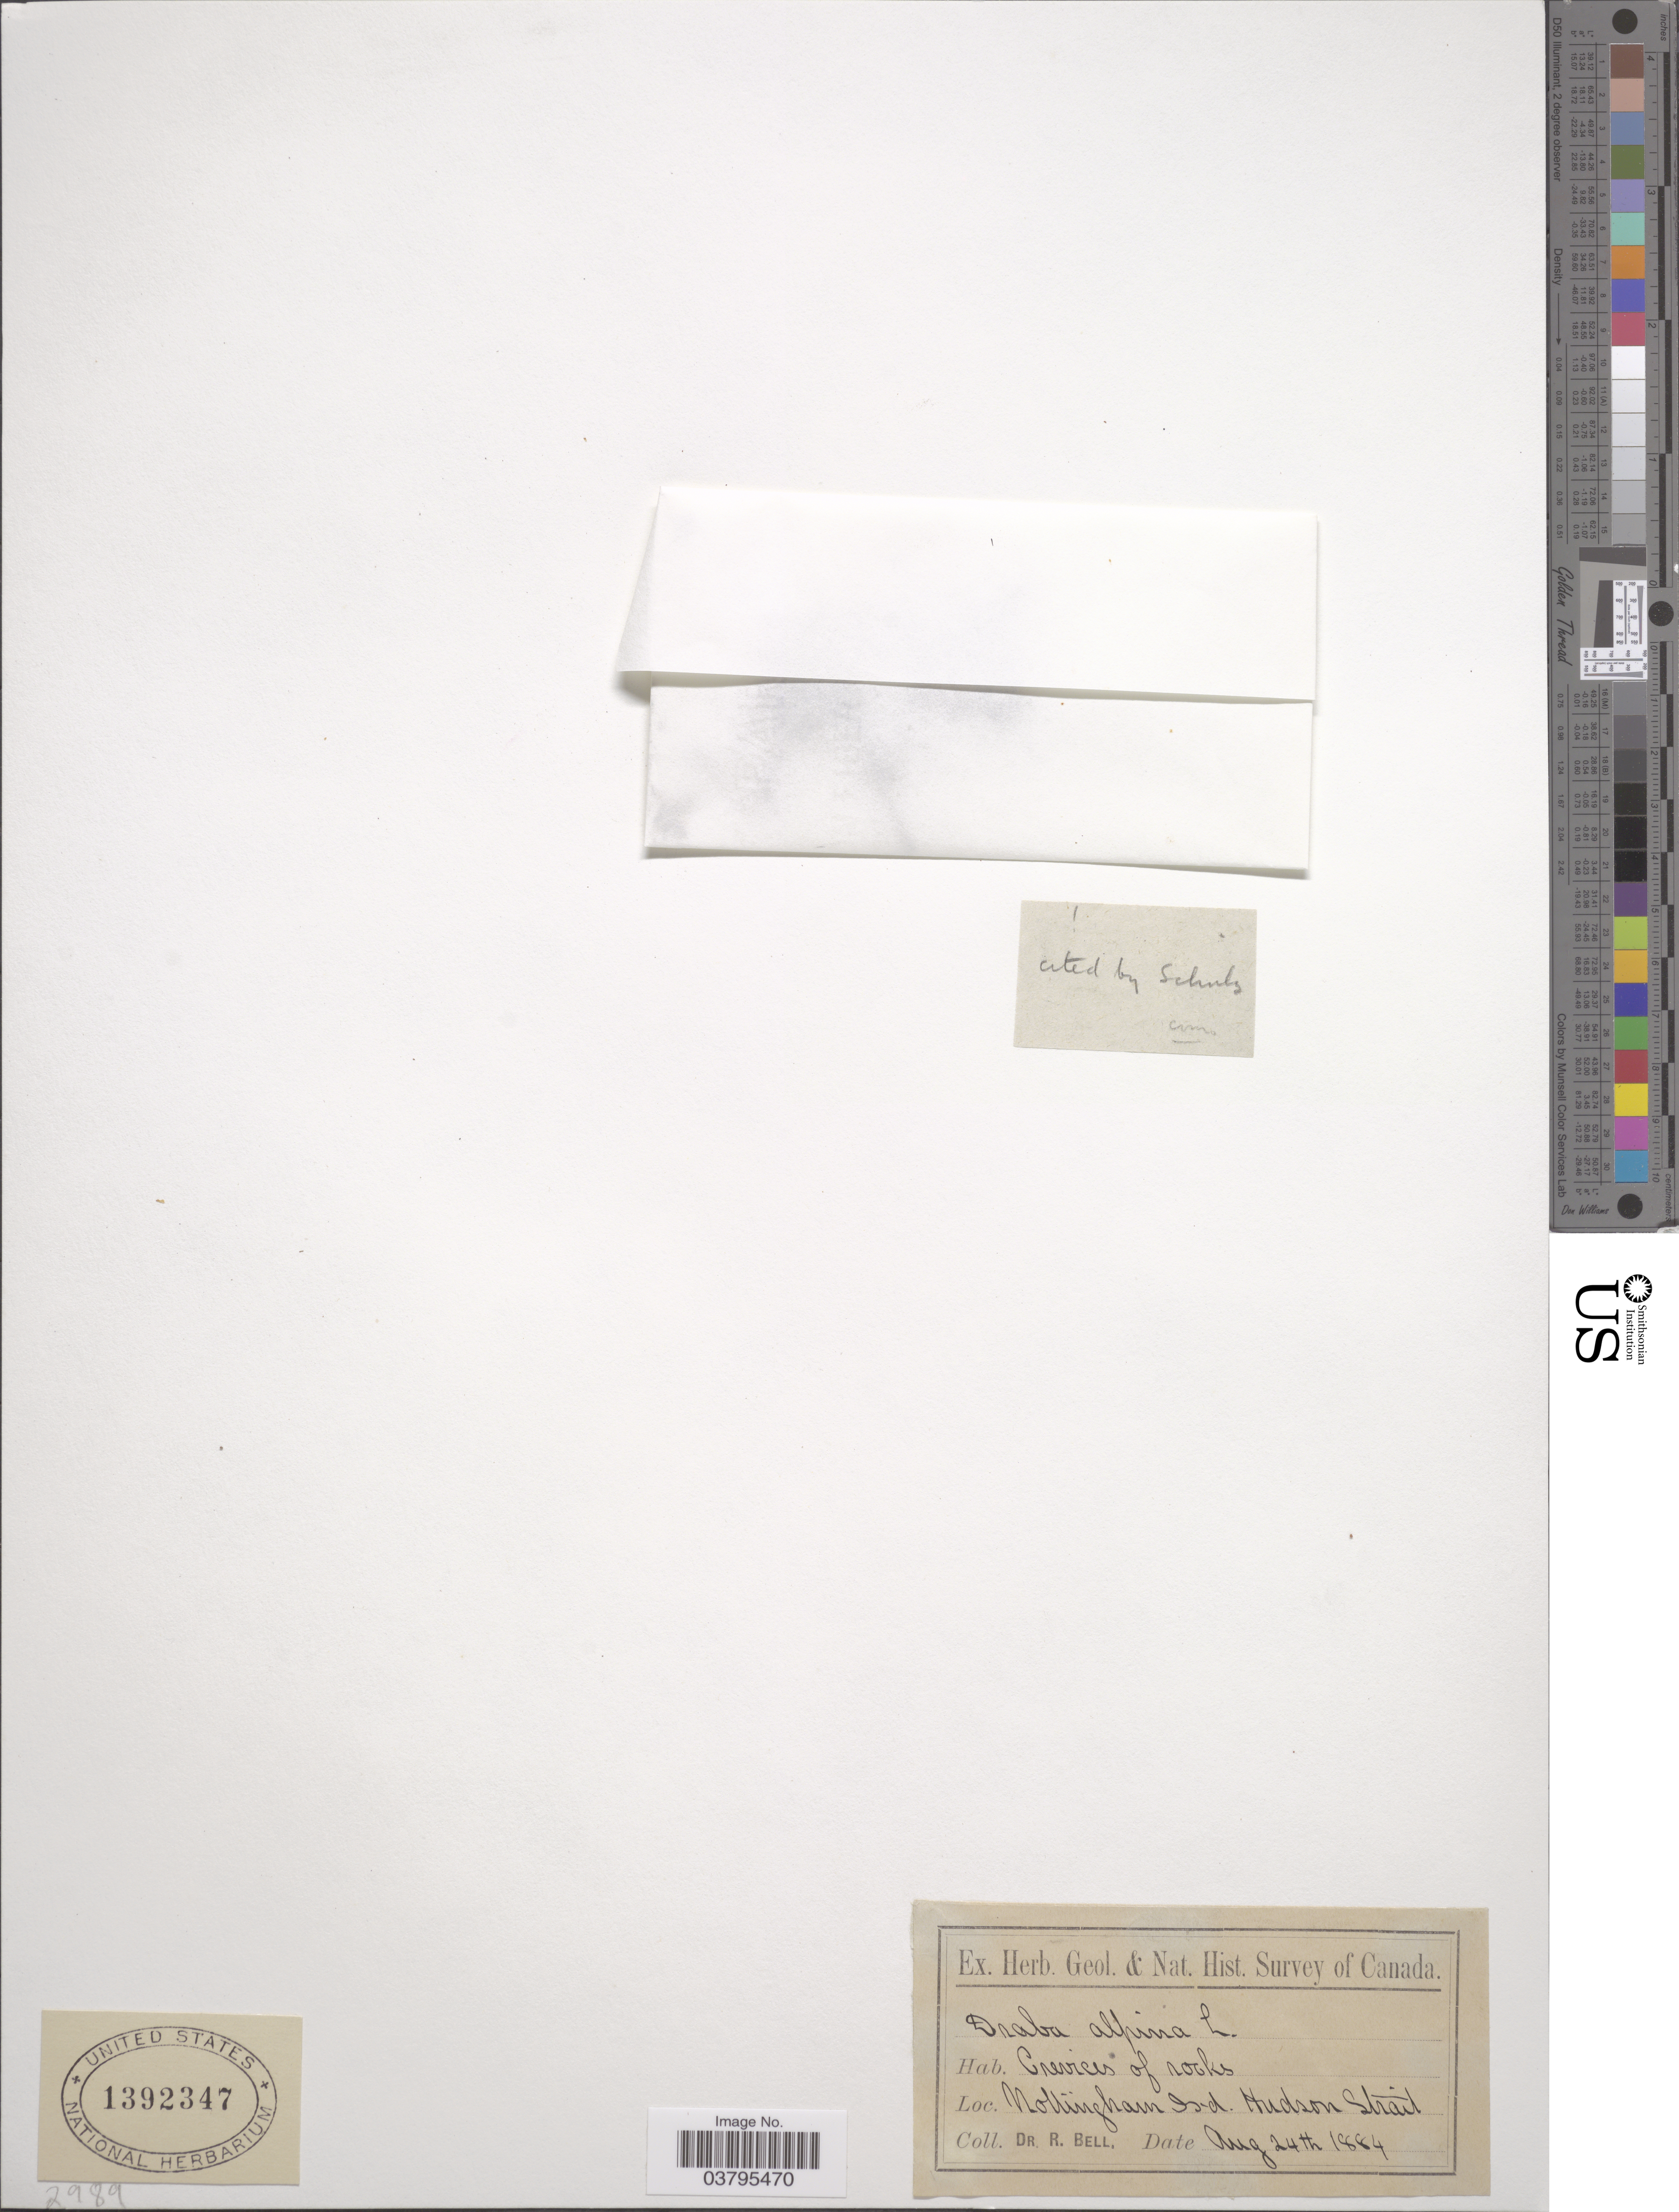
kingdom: Plantae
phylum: Tracheophyta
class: Magnoliopsida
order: Brassicales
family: Brassicaceae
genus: Draba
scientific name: Draba alpina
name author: L.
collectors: C. R. Bell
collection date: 1884-08-24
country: Canada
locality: Nottingham Isd. Hudson Strait.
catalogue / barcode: US 1392347